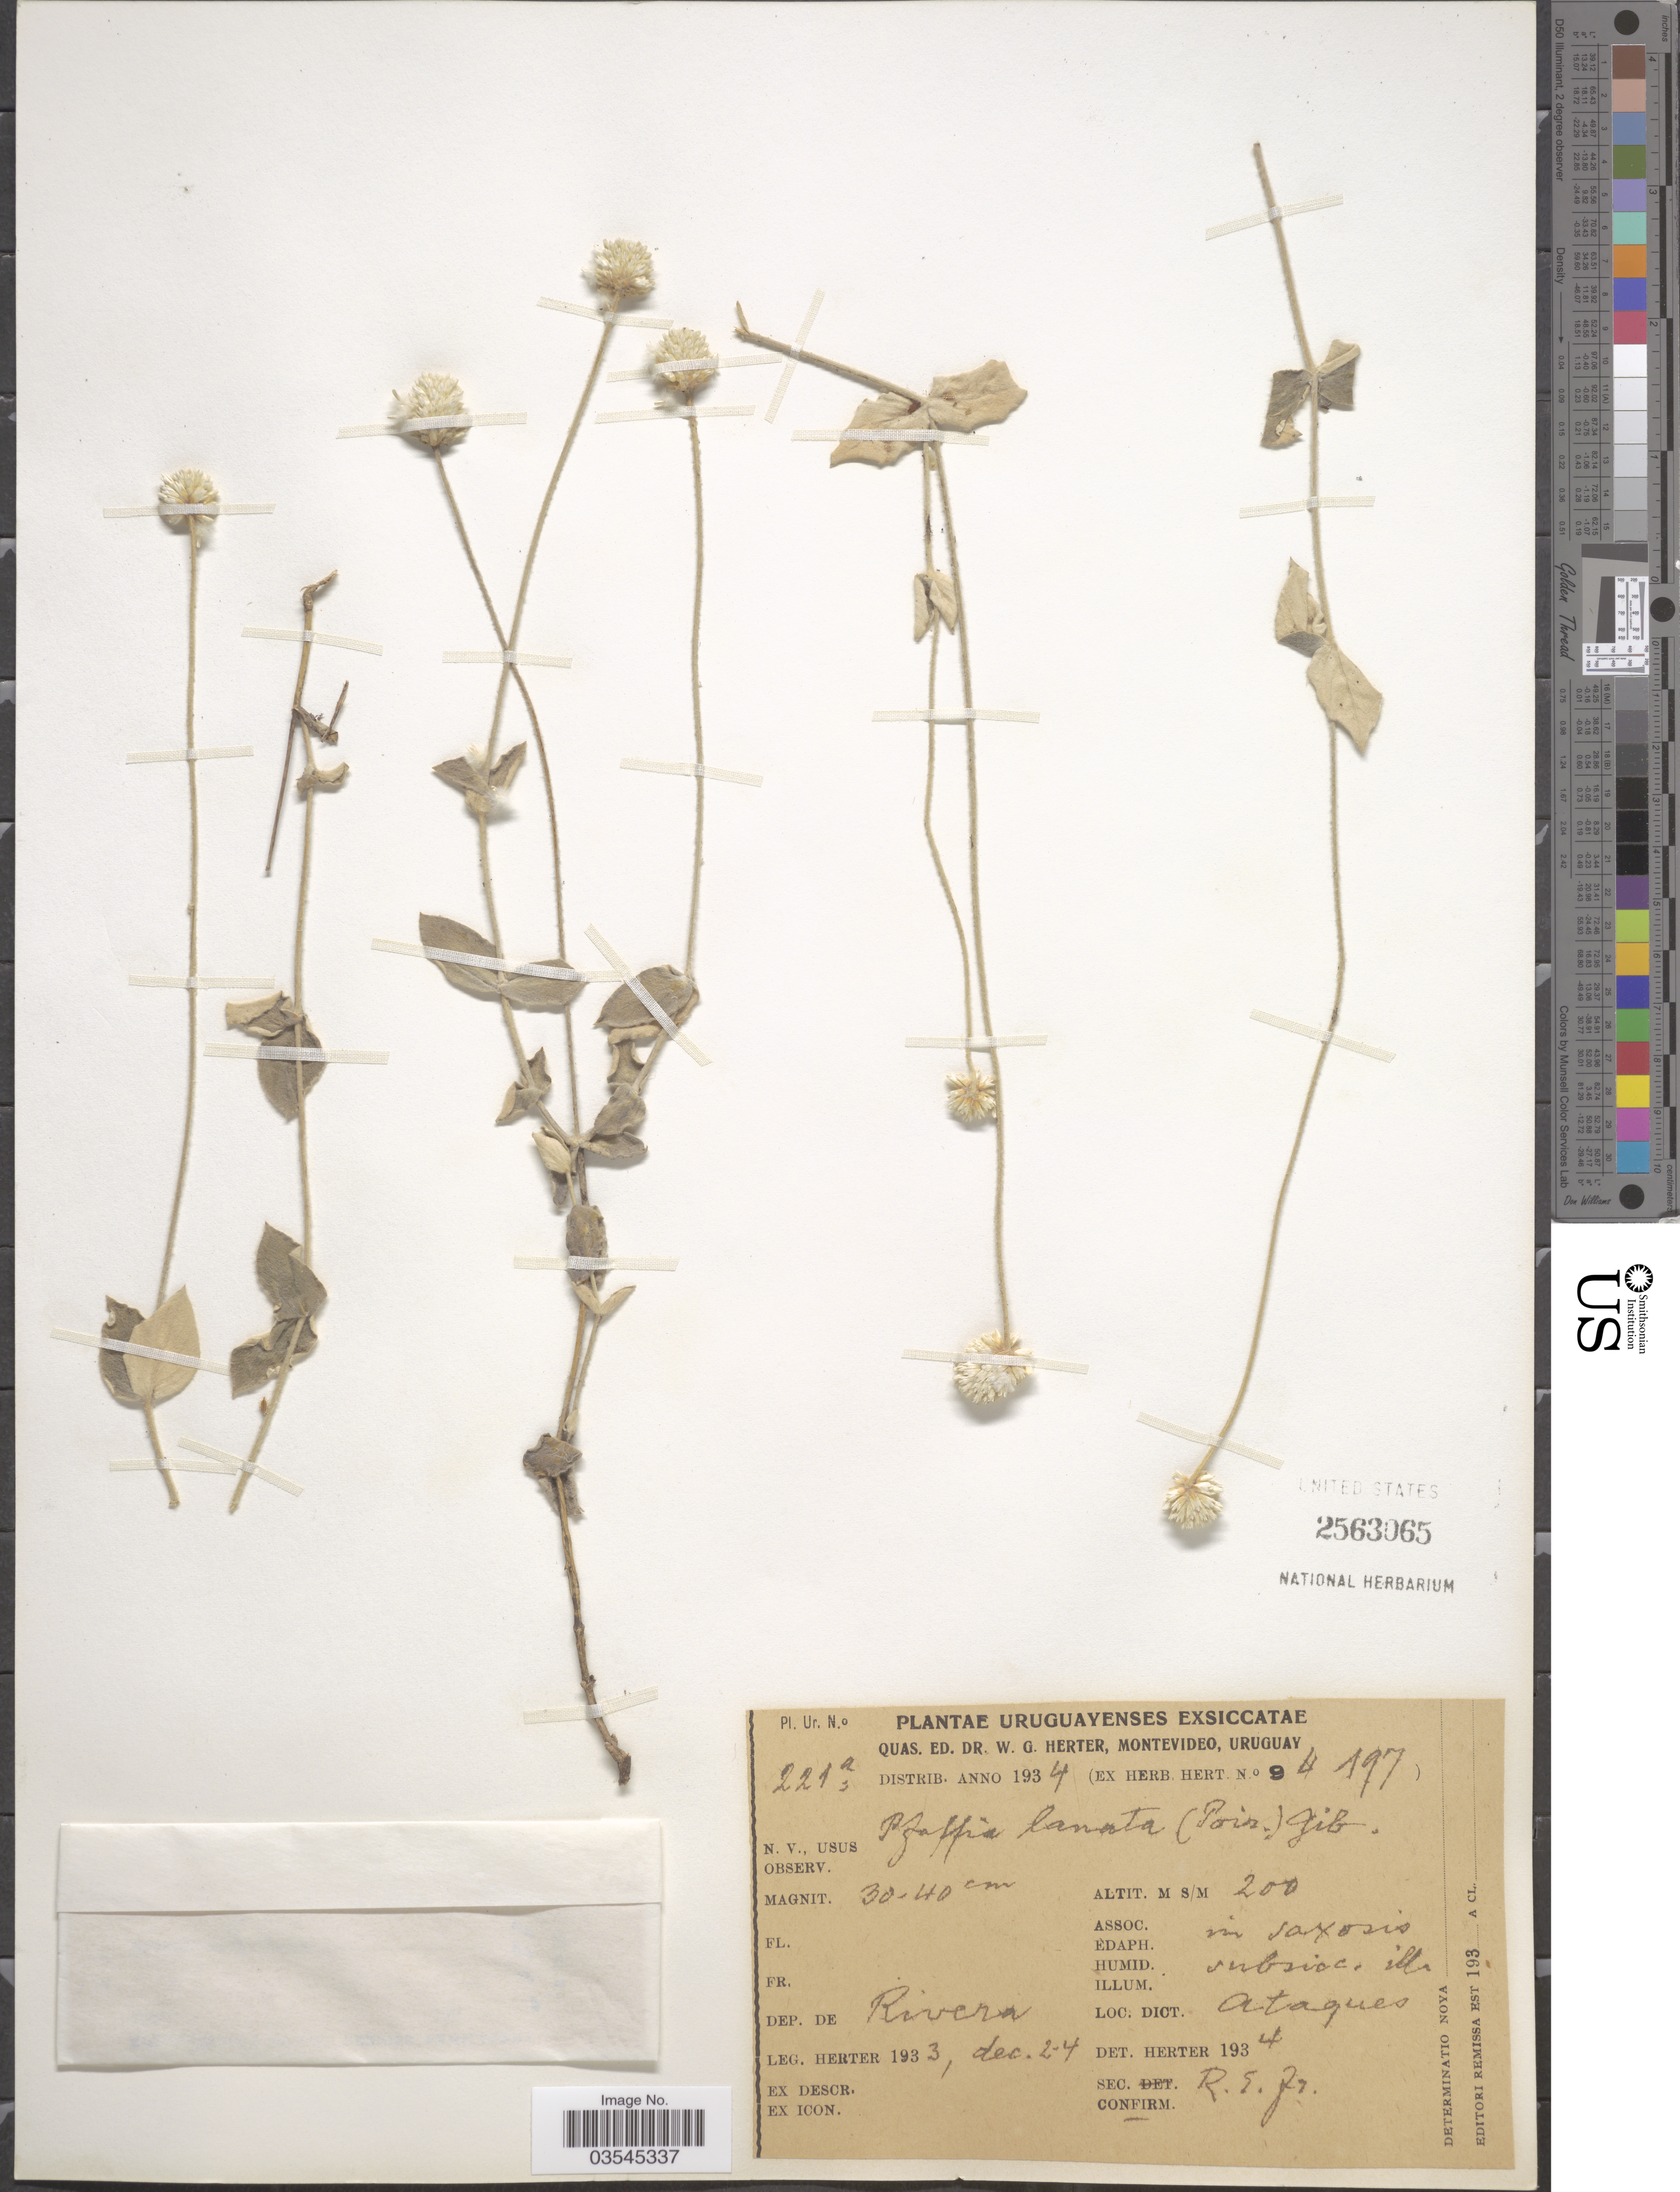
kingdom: Plantae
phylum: Tracheophyta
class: Magnoliopsida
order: Caryophyllales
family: Amaranthaceae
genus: Pfaffia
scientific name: Pfaffia gnaphaloides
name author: (L. f.) Mart.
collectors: W. G. Herter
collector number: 221a/94197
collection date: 1933-12-24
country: Uruguay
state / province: Rivera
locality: Dep. de Rivera. Ataques.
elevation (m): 200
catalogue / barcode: US 2563065